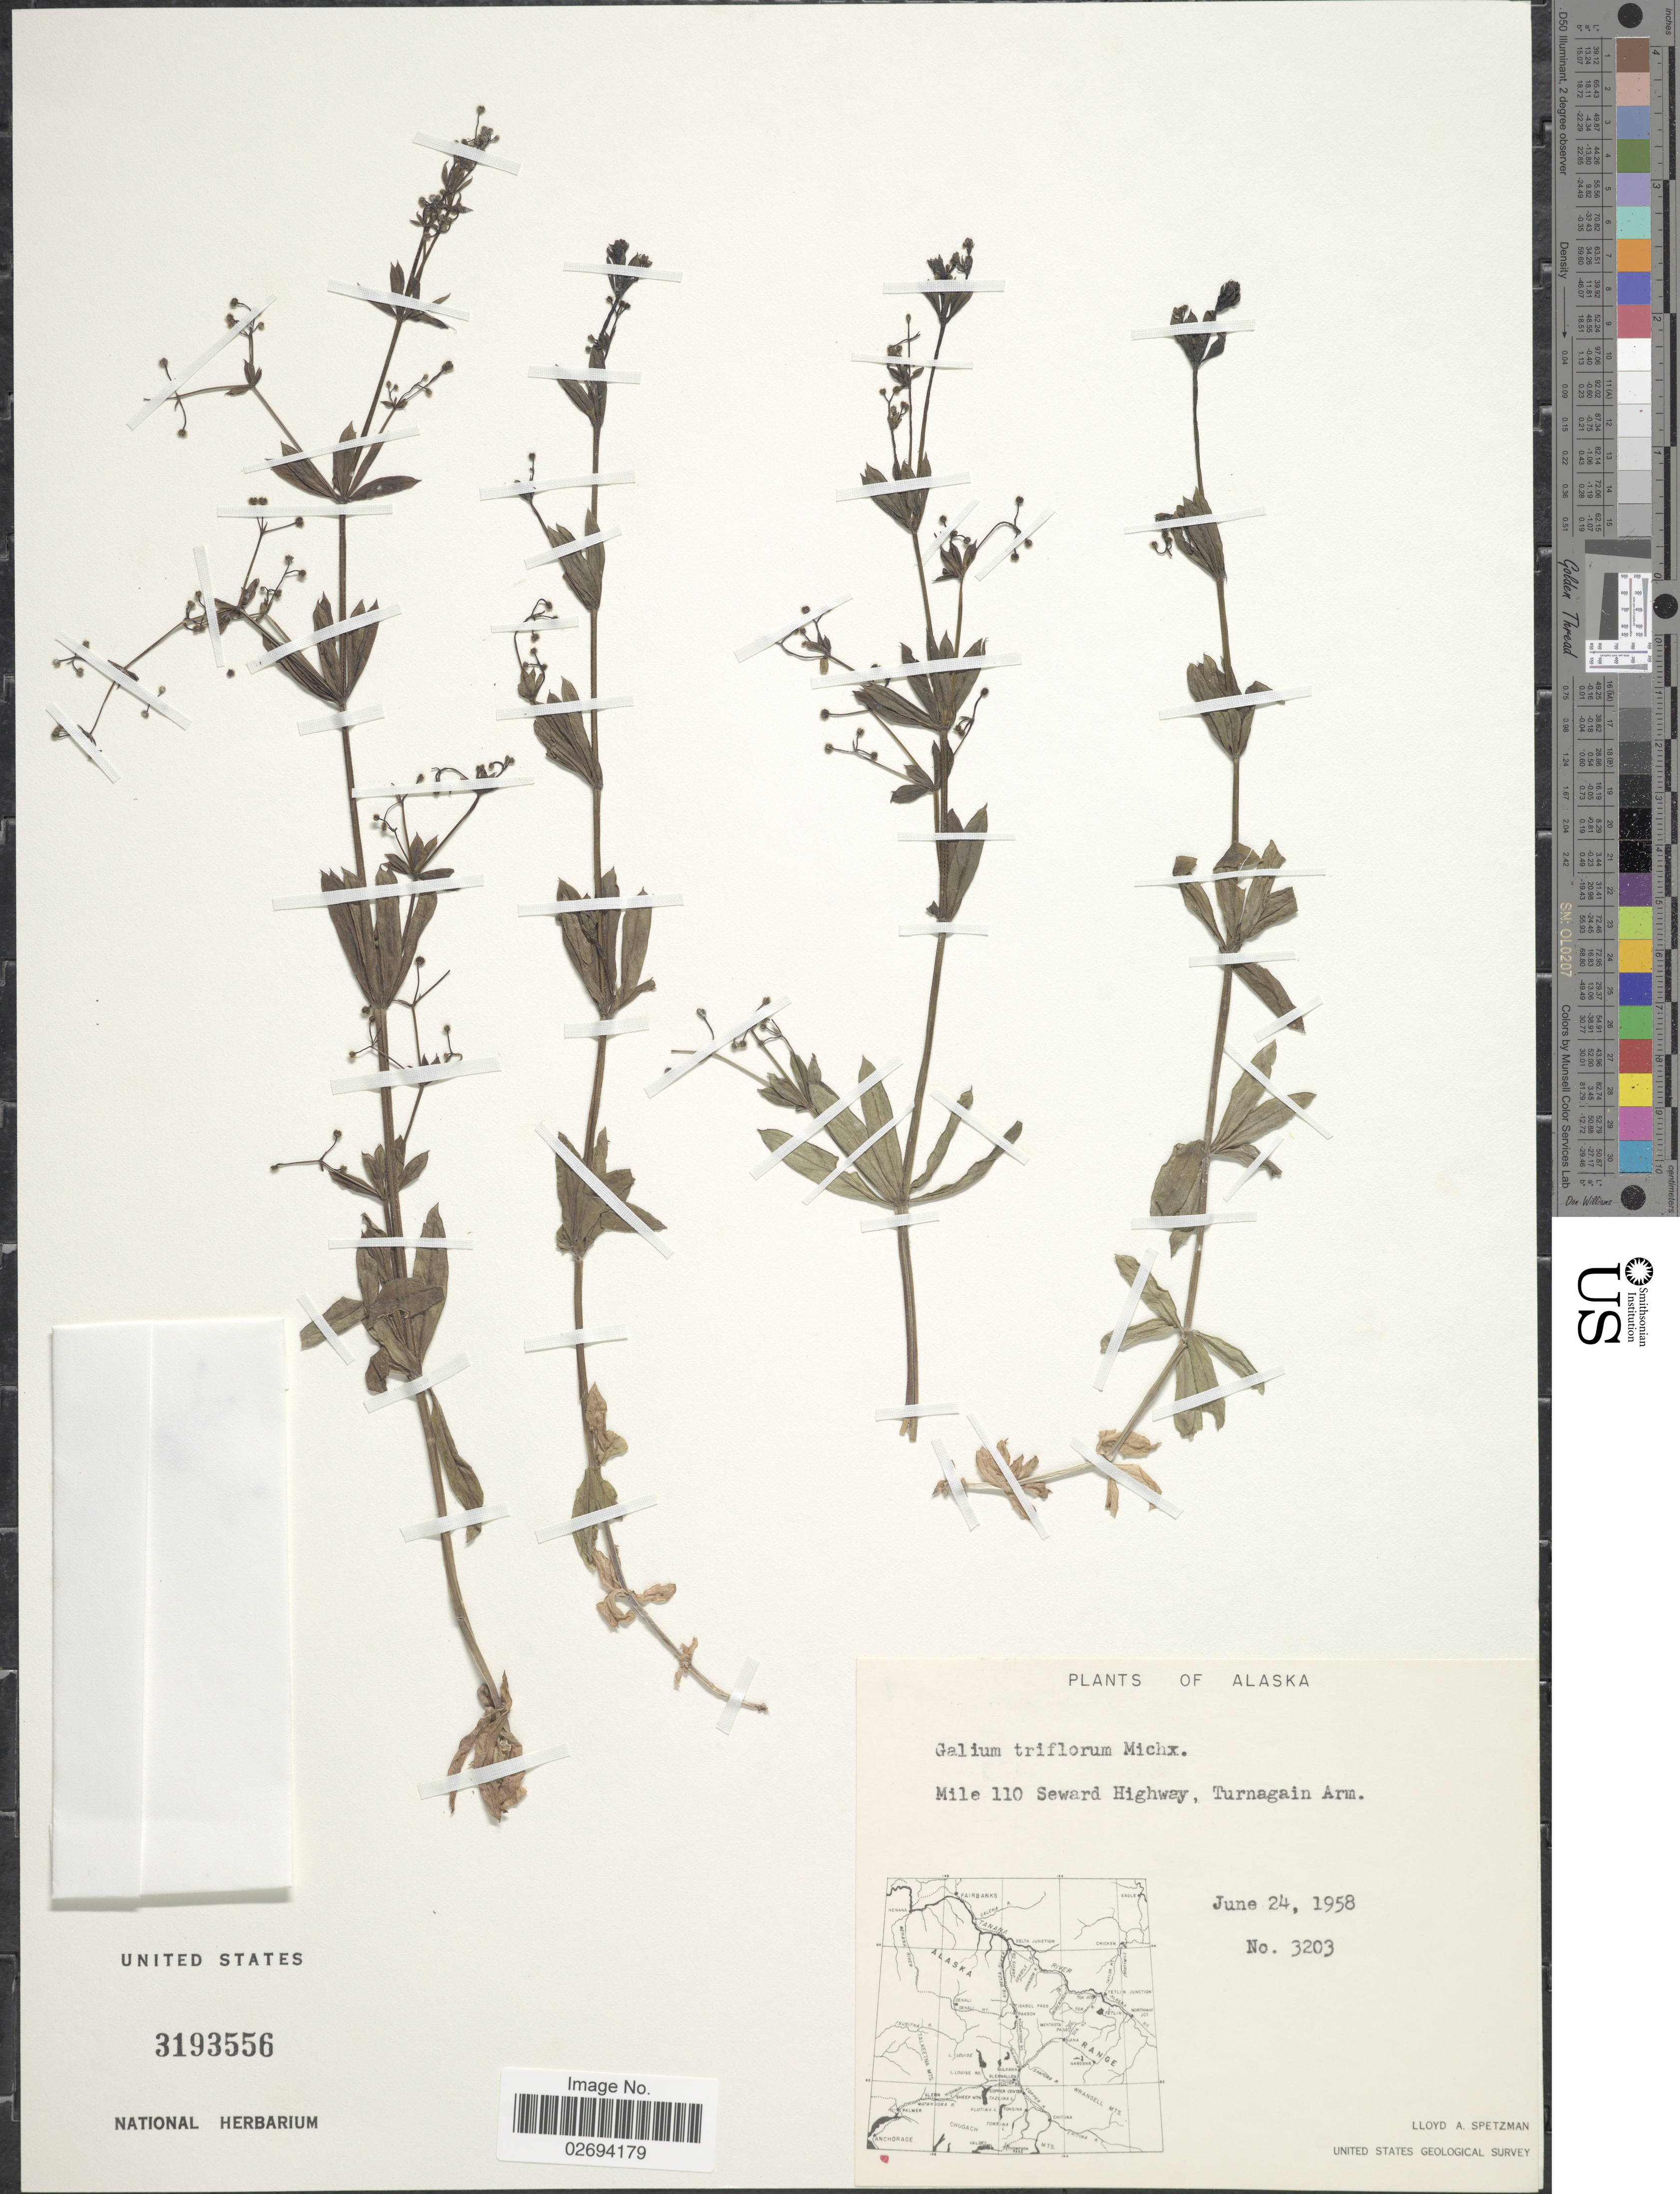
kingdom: Plantae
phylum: Tracheophyta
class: Magnoliopsida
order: Gentianales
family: Rubiaceae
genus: Galium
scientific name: Galium triflorum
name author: Michx.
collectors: L. Spetzman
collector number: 3203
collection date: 1958-06-24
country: United States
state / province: Alaska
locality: Mile 110 Steward Highway, Turnagain Arm.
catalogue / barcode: US 3193556